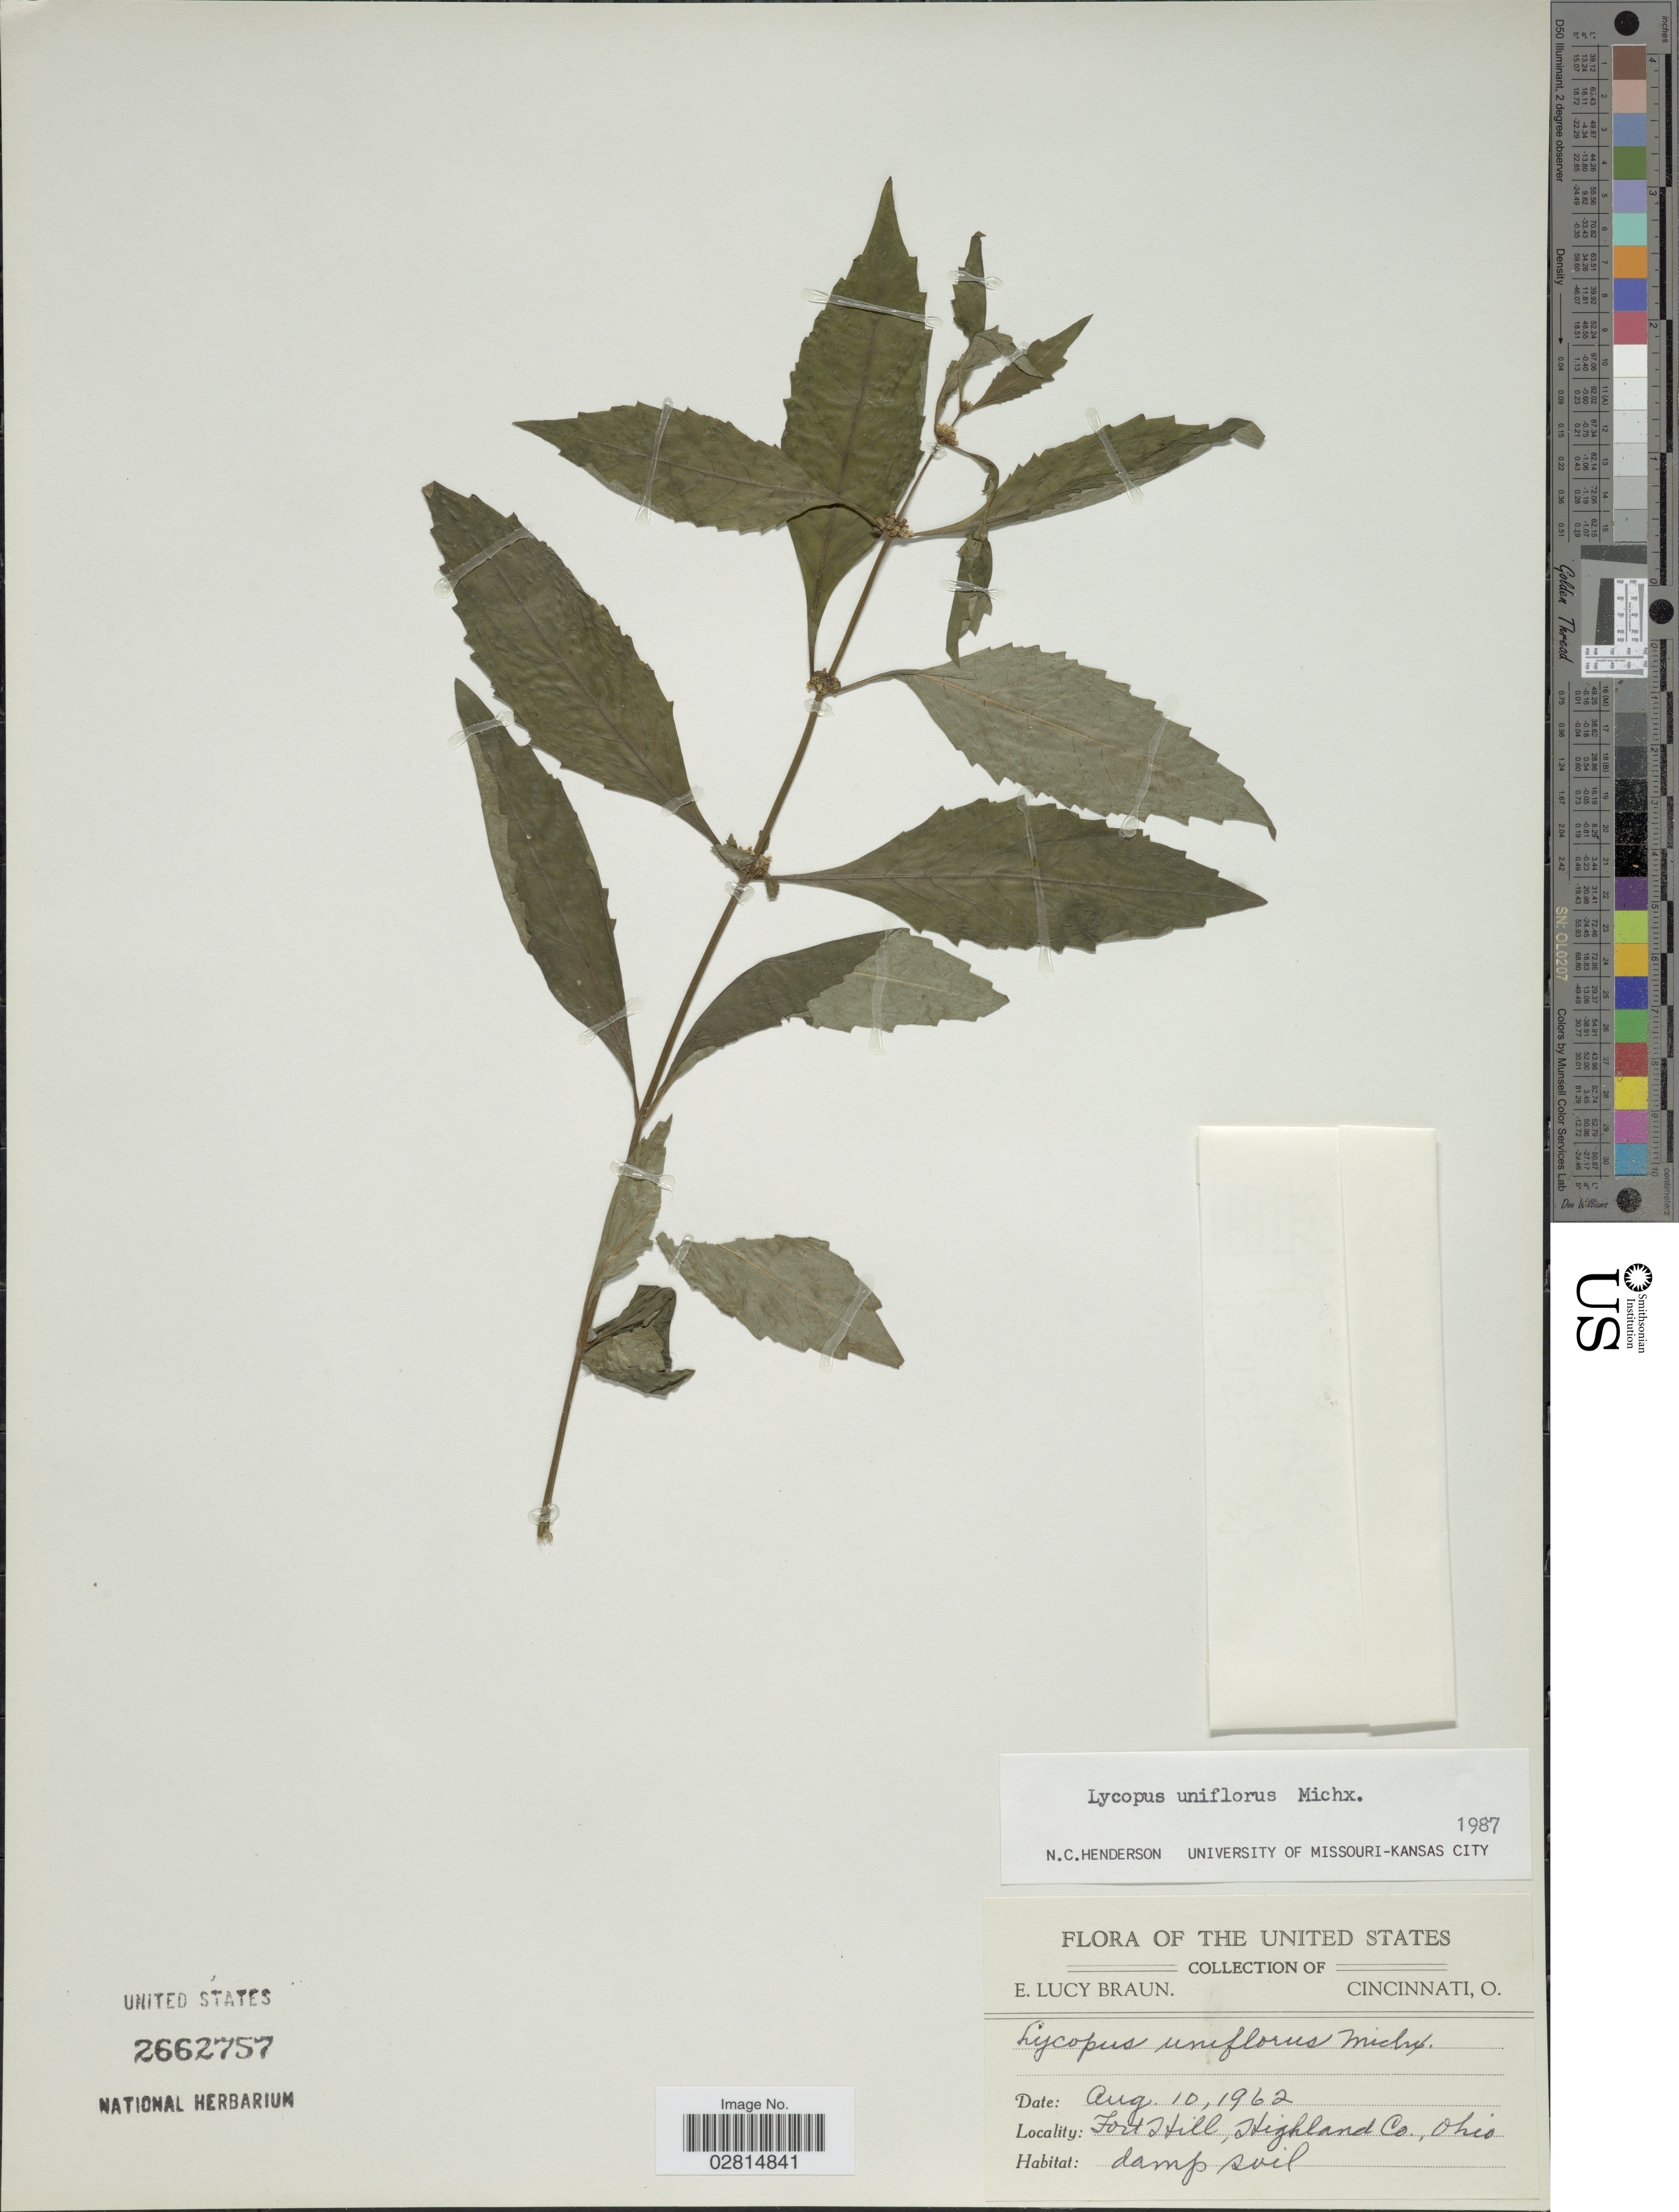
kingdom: Plantae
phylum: Tracheophyta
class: Magnoliopsida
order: Lamiales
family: Lamiaceae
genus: Lycopus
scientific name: Lycopus uniflorus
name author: Michx.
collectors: E. L. Braun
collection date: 1962-08-10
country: United States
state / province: Ohio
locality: Fort Hill, Highland Co.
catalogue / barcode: US 2662757